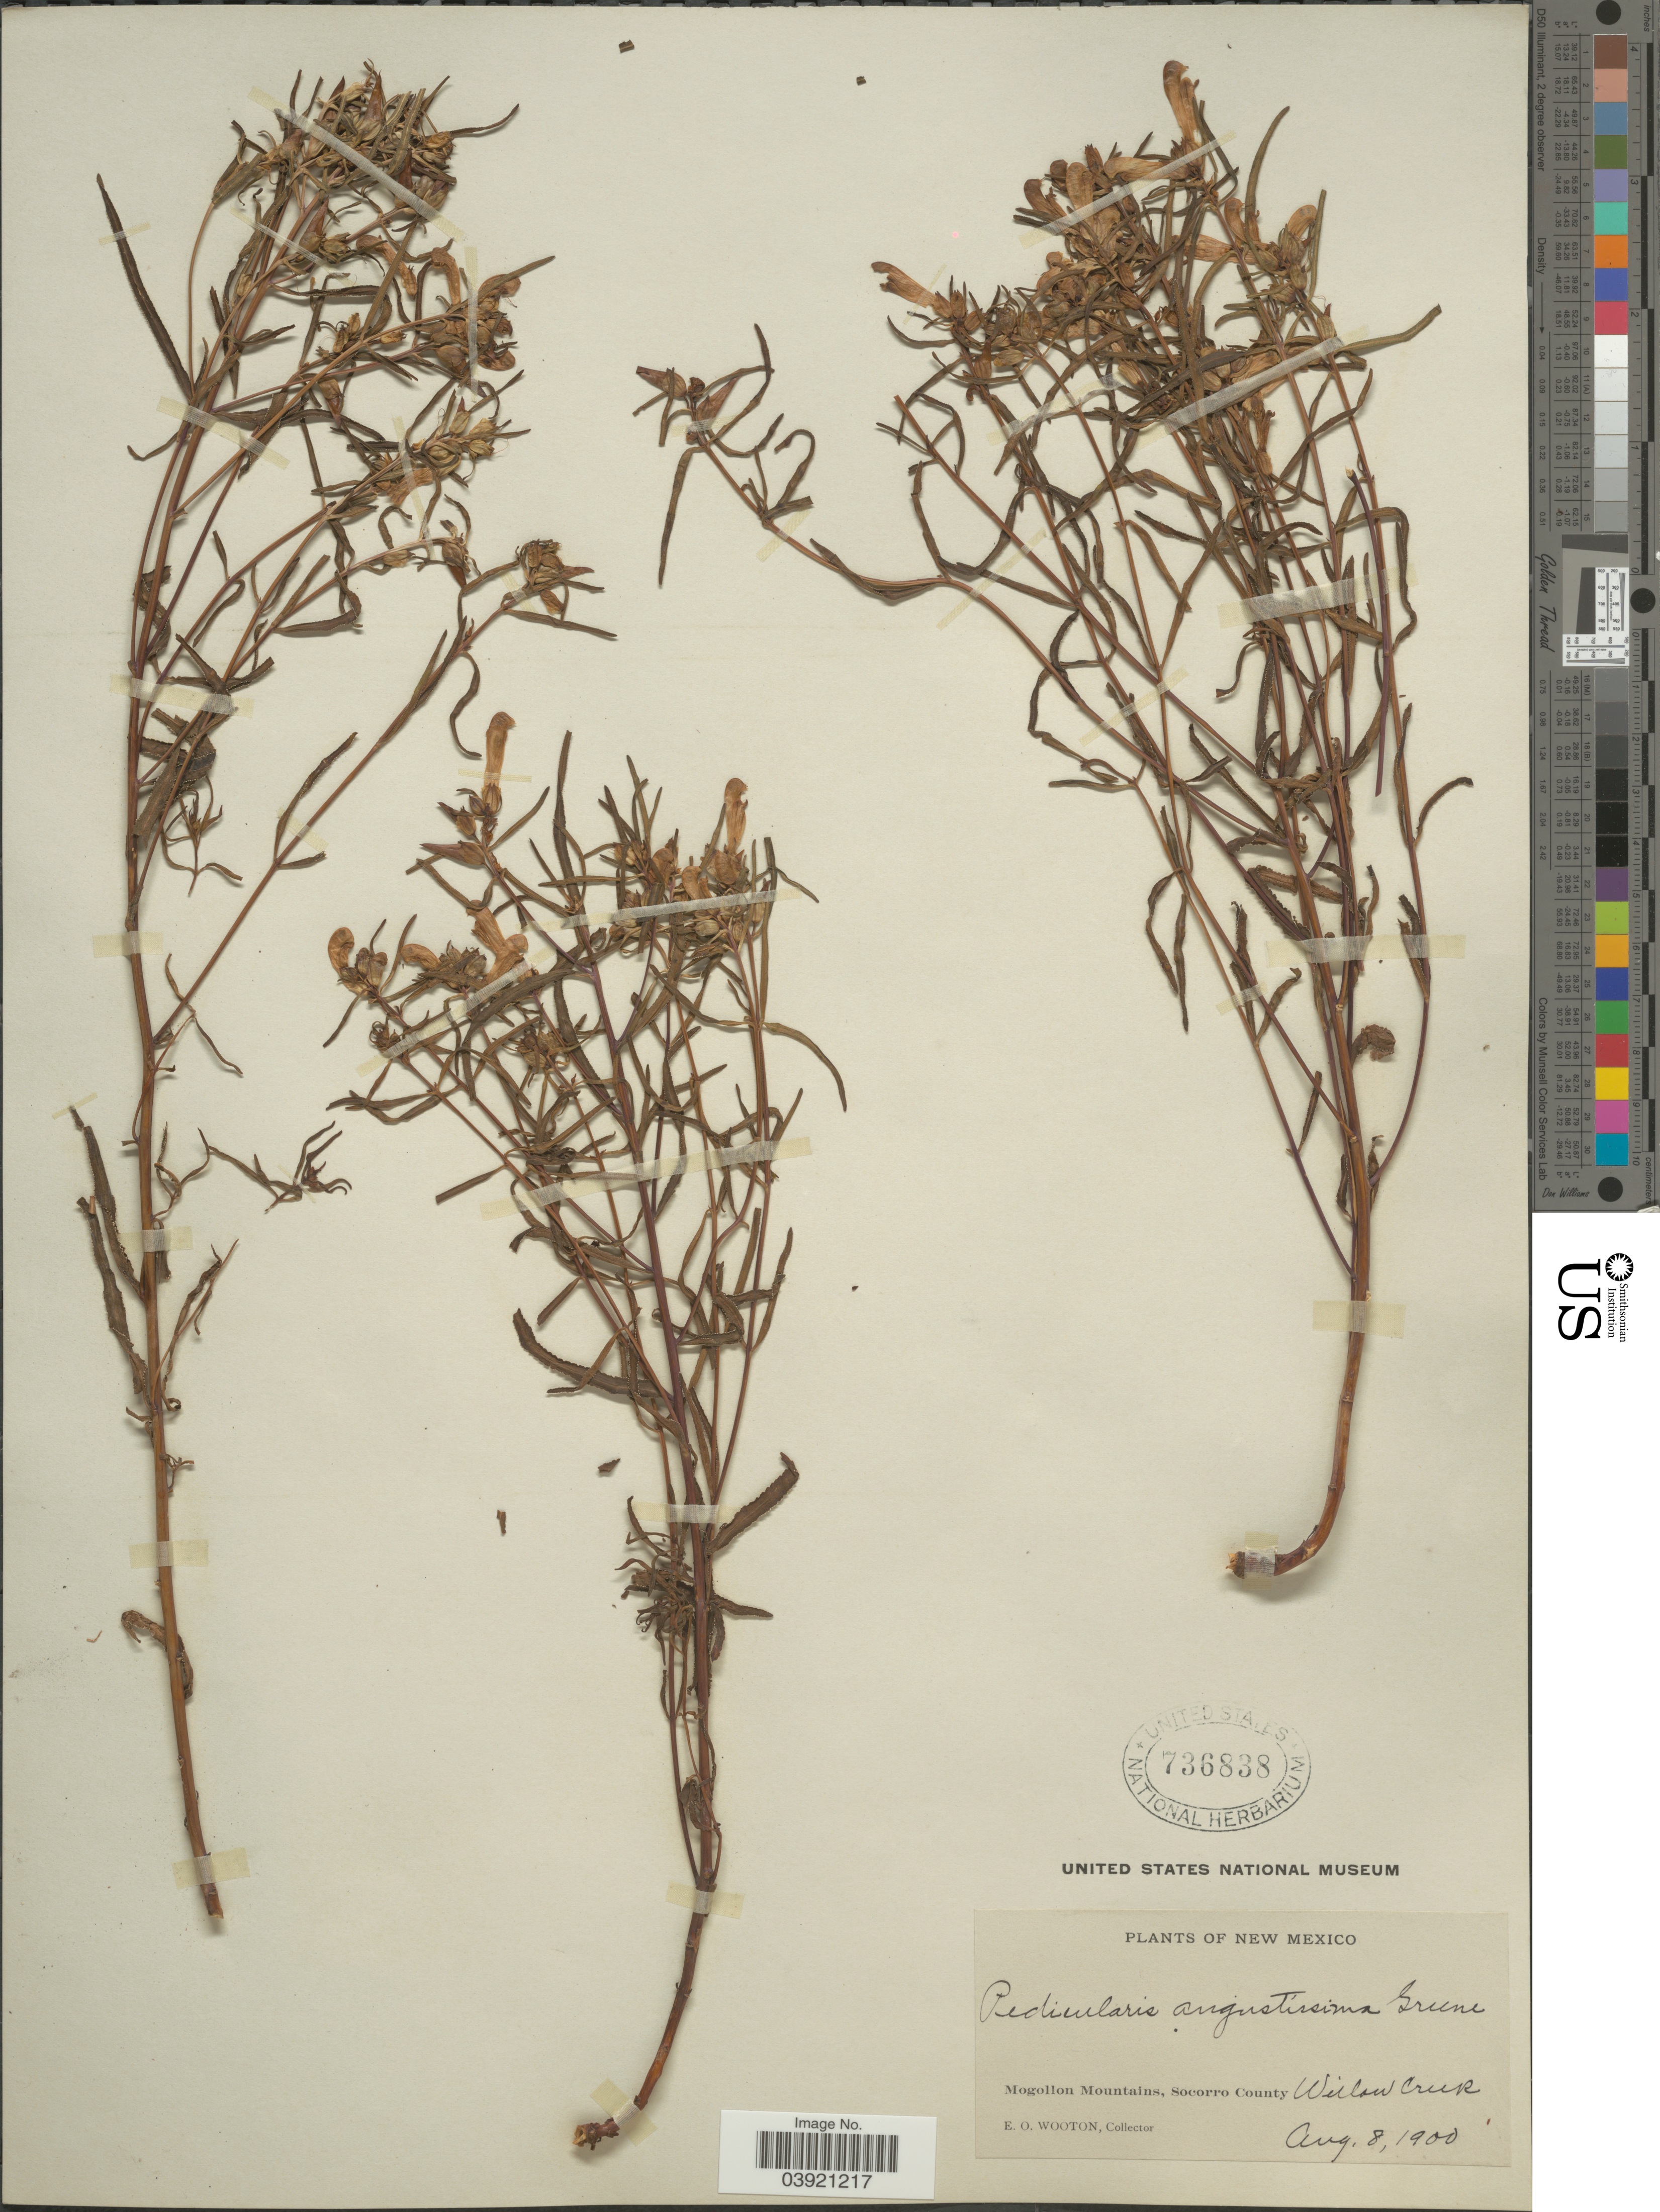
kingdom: Plantae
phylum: Tracheophyta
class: Magnoliopsida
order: Lamiales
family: Orobanchaceae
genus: Pedicularis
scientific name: Pedicularis angustissima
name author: Greene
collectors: E. O. Wooton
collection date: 1900-08-08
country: United States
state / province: New Mexico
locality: Mogollon Mountains, Socorro County. Willow Creek.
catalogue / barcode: US 736838